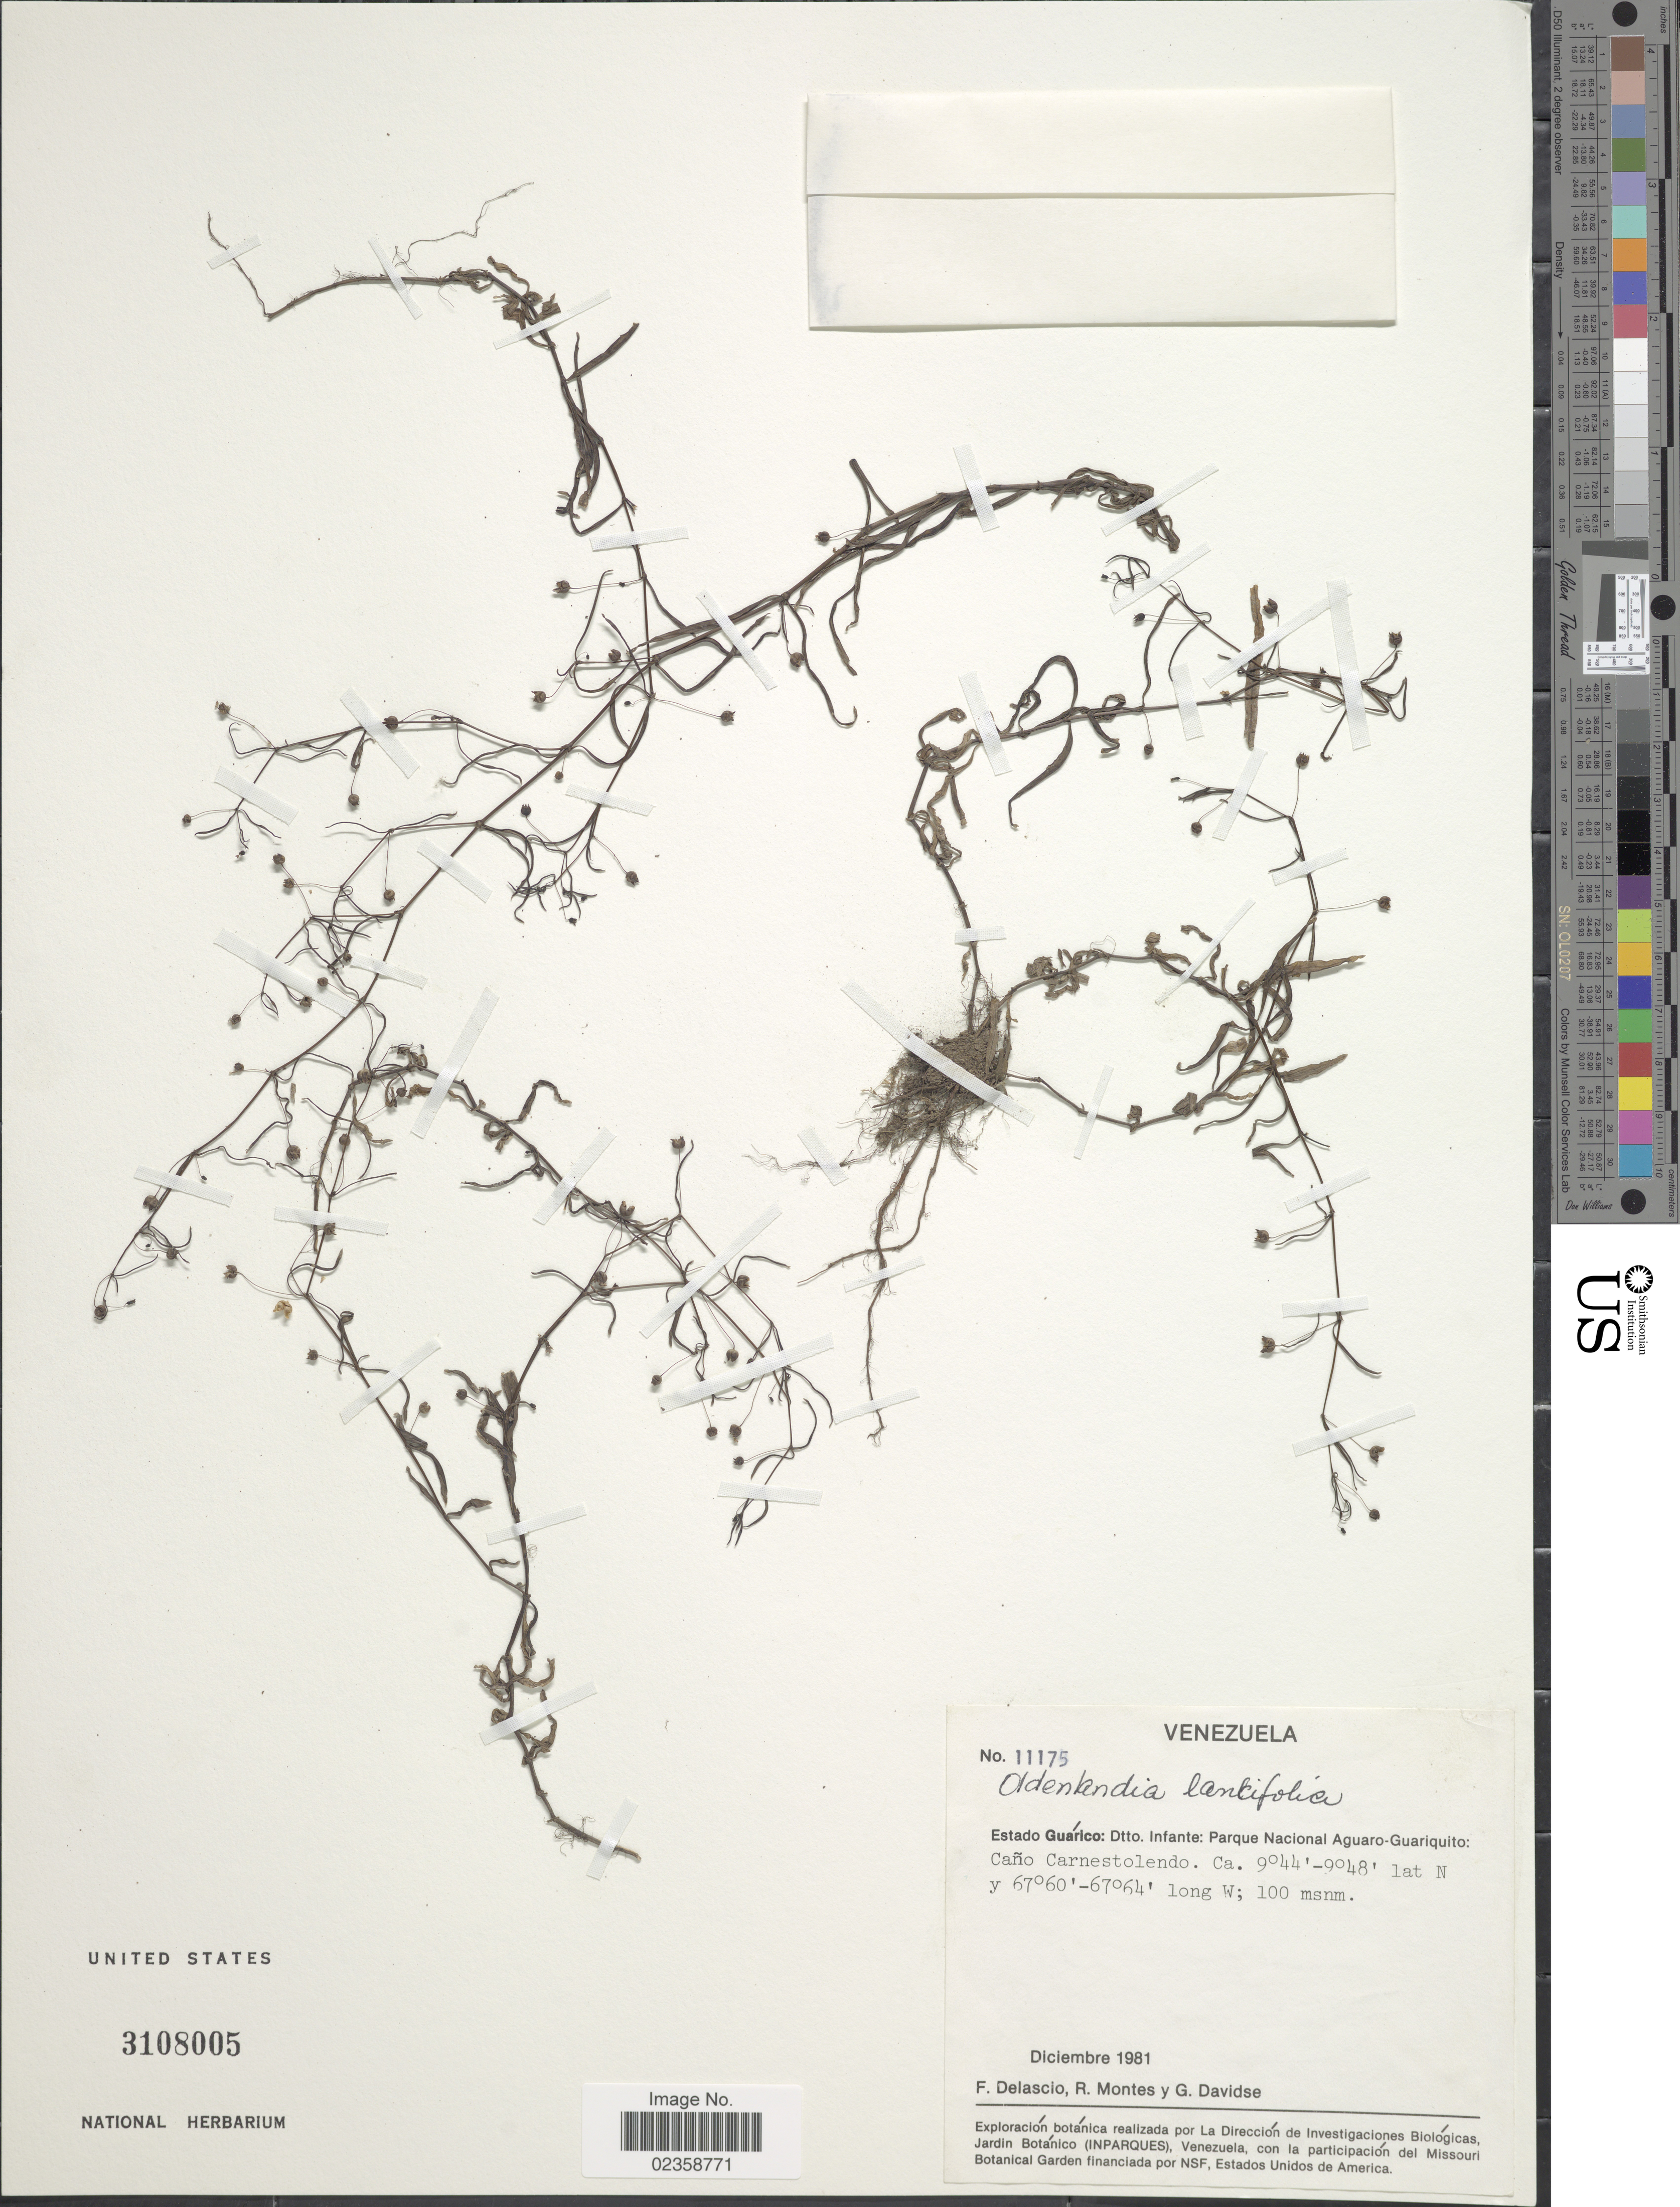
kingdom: Plantae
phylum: Tracheophyta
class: Magnoliopsida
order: Gentianales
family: Rubiaceae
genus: Oldenlandia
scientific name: Oldenlandia lancifolia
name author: (Schumach.) DC.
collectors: F. Delascio C., R. Montes & G. Davidse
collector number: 11175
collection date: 1981-12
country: Venezuela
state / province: Guárico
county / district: Leonardo Infante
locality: Dtto. Infante: Parque Nacional Aguaro-Guariquito: Cano Carnestolendo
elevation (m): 100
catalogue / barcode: US 3108005